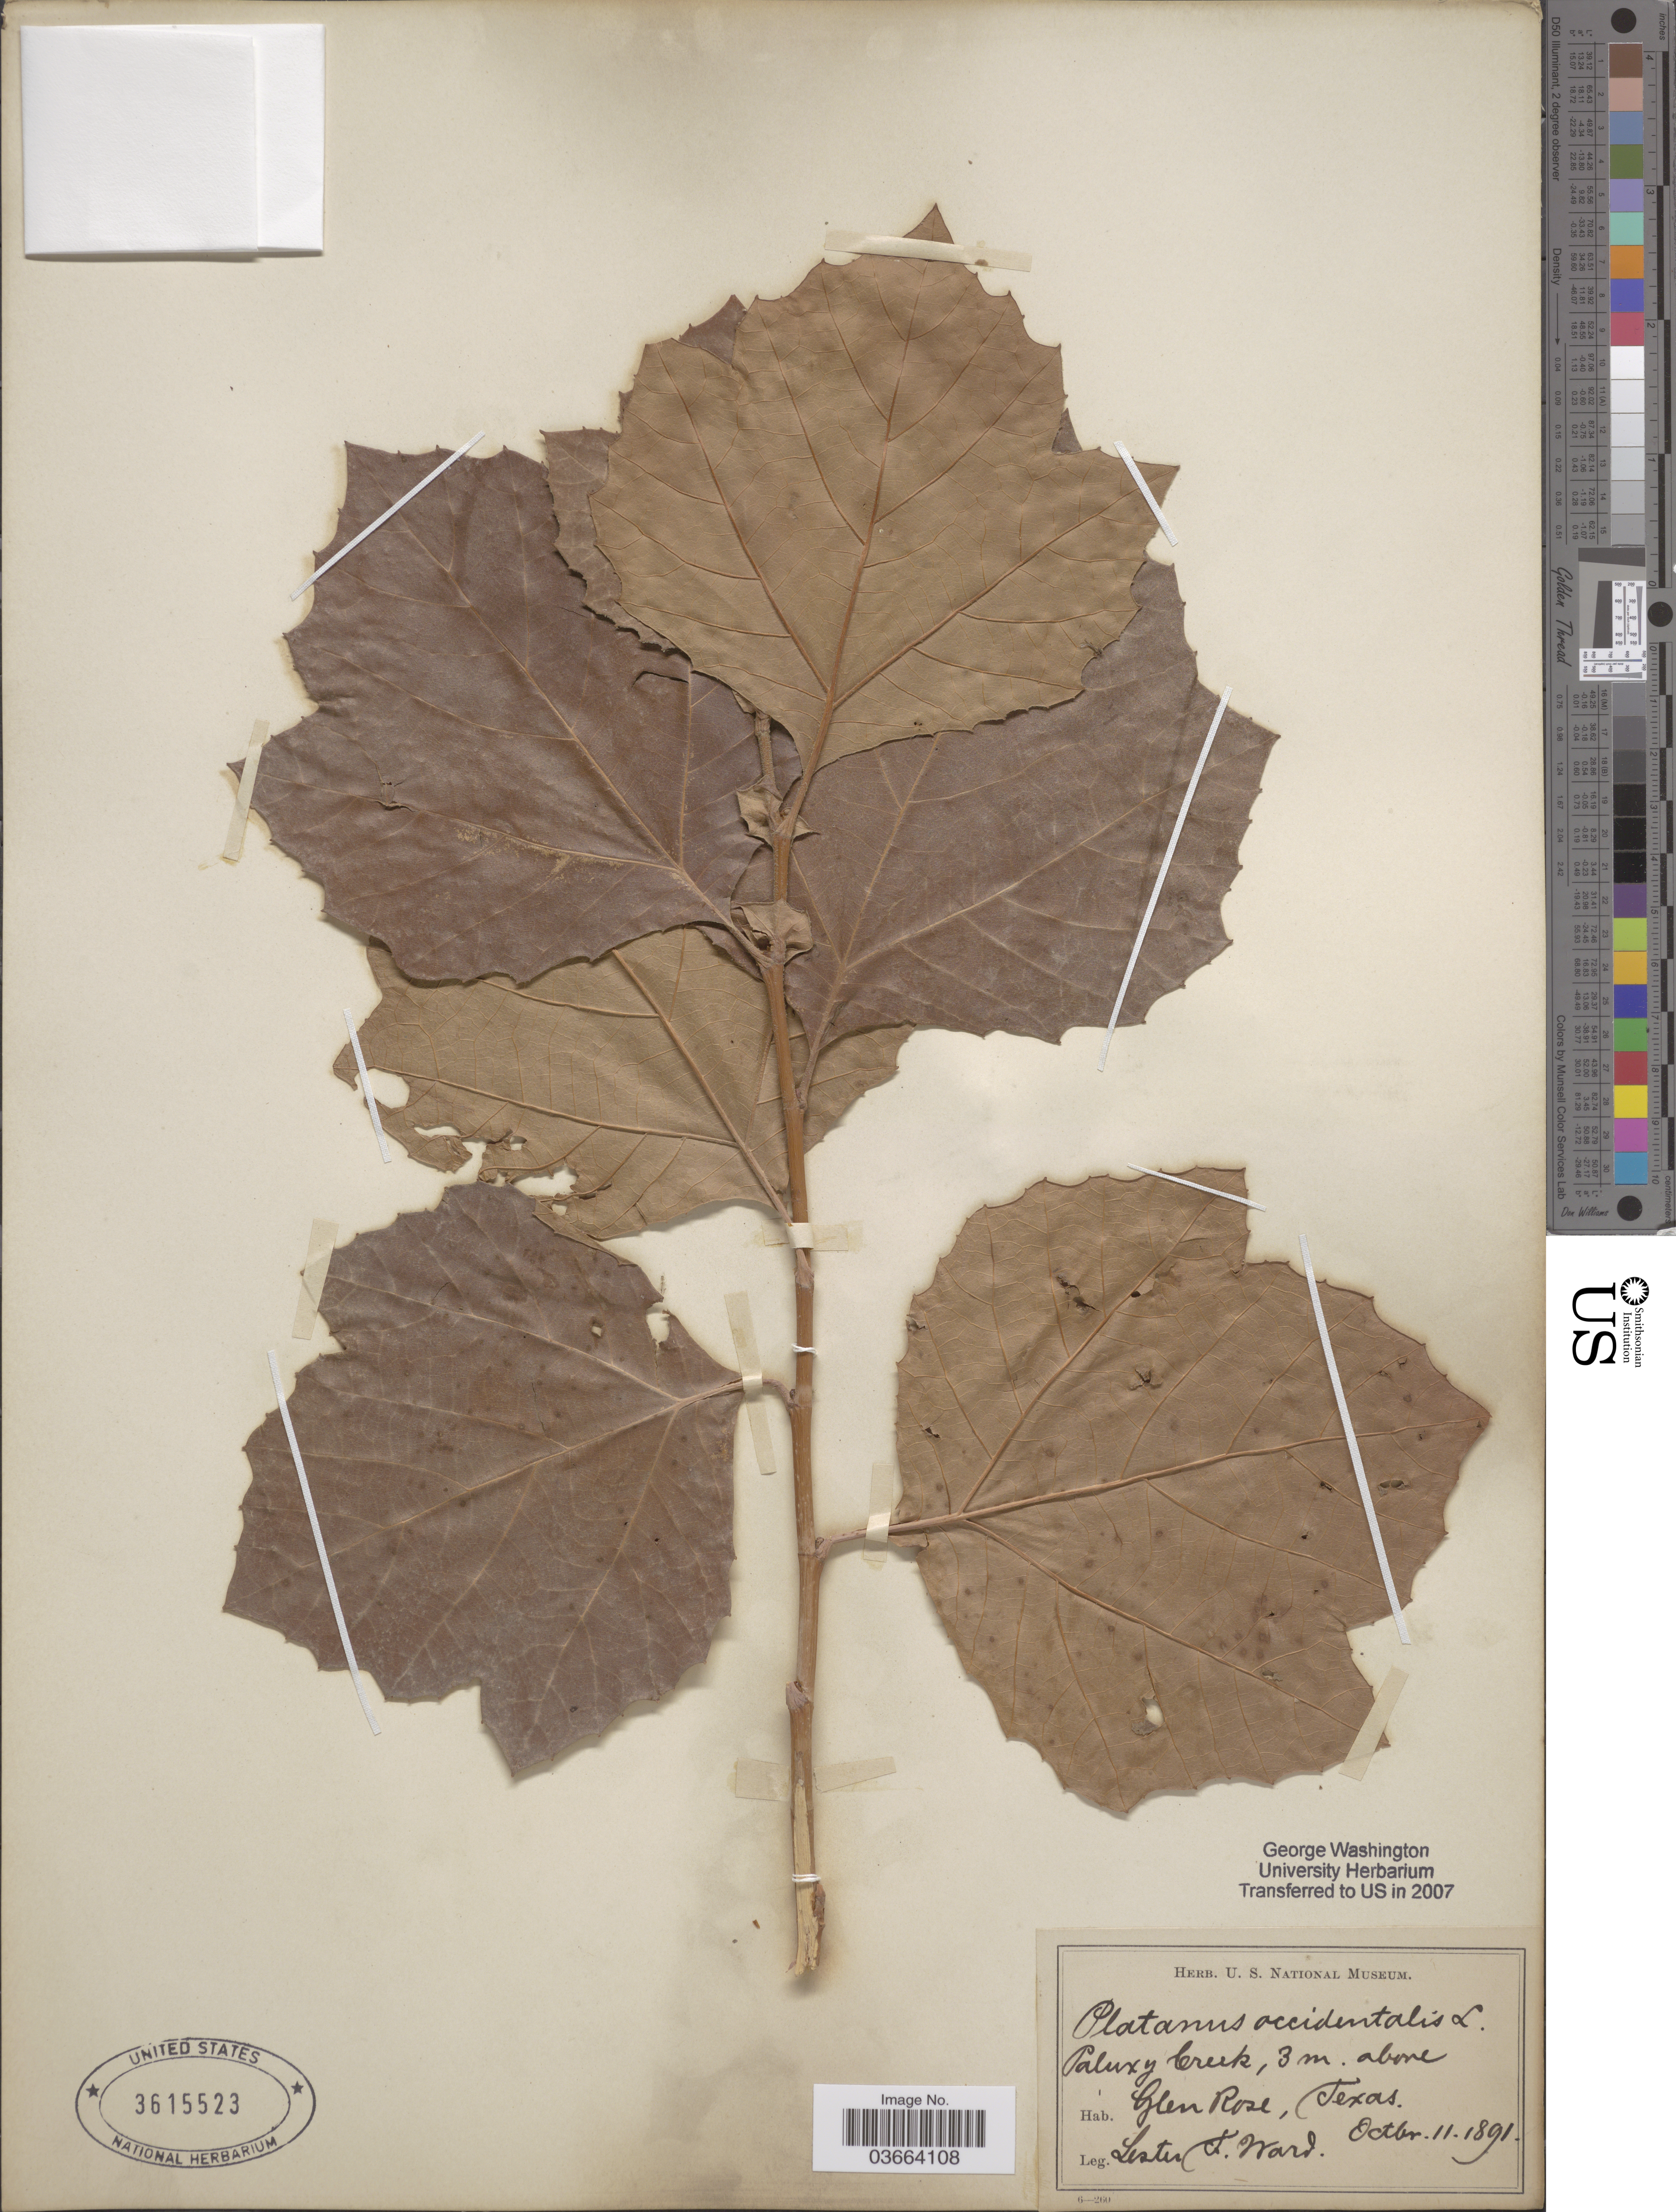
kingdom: Plantae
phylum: Tracheophyta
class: Magnoliopsida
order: Proteales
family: Platanaceae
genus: Platanus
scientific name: Platanus occidentalis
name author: L.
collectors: L. F. Ward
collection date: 1891-10-11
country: United States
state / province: Texas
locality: Paluxy Creek, 3 m. above Glen Rose.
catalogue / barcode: US 3615523